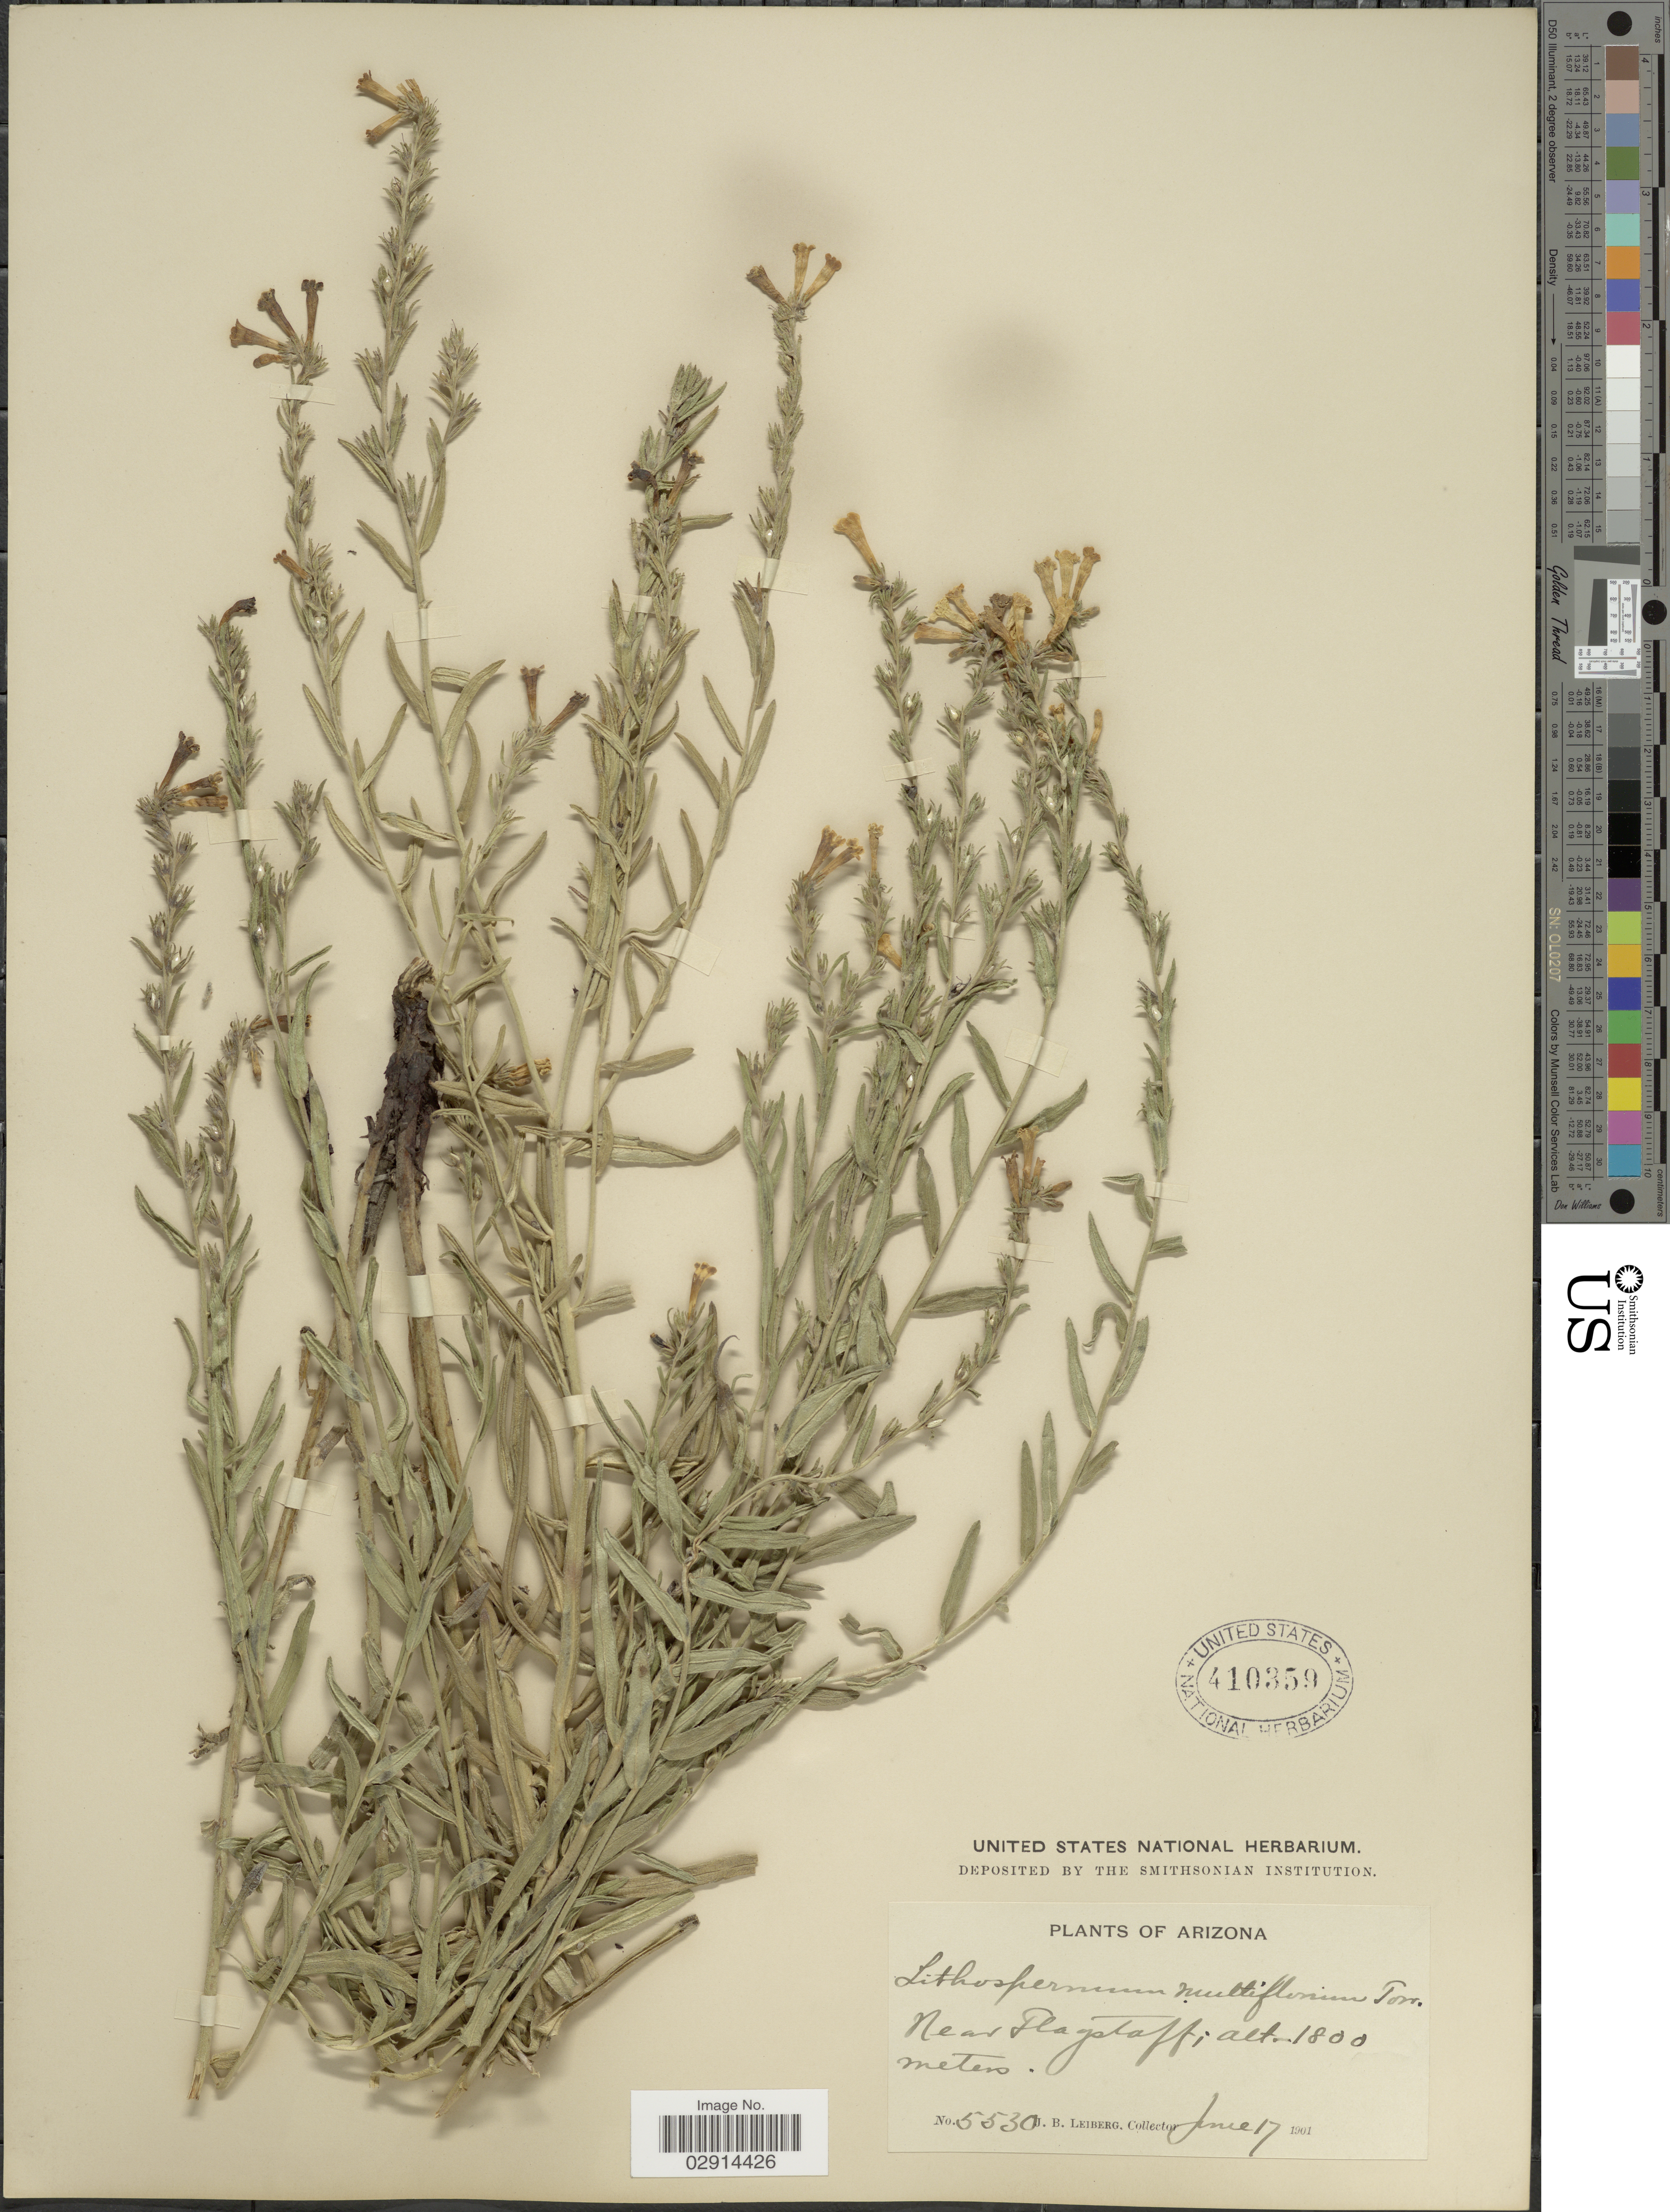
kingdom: Plantae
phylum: Tracheophyta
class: Magnoliopsida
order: Boraginales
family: Boraginaceae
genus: Lithospermum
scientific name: Lithospermum multiflorum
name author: Torr. ex A. Gray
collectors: J. B. Leiberg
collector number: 5530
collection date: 1901-06-17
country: United States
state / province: Arizona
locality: Near Flagstaff.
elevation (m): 1800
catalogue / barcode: US 410359